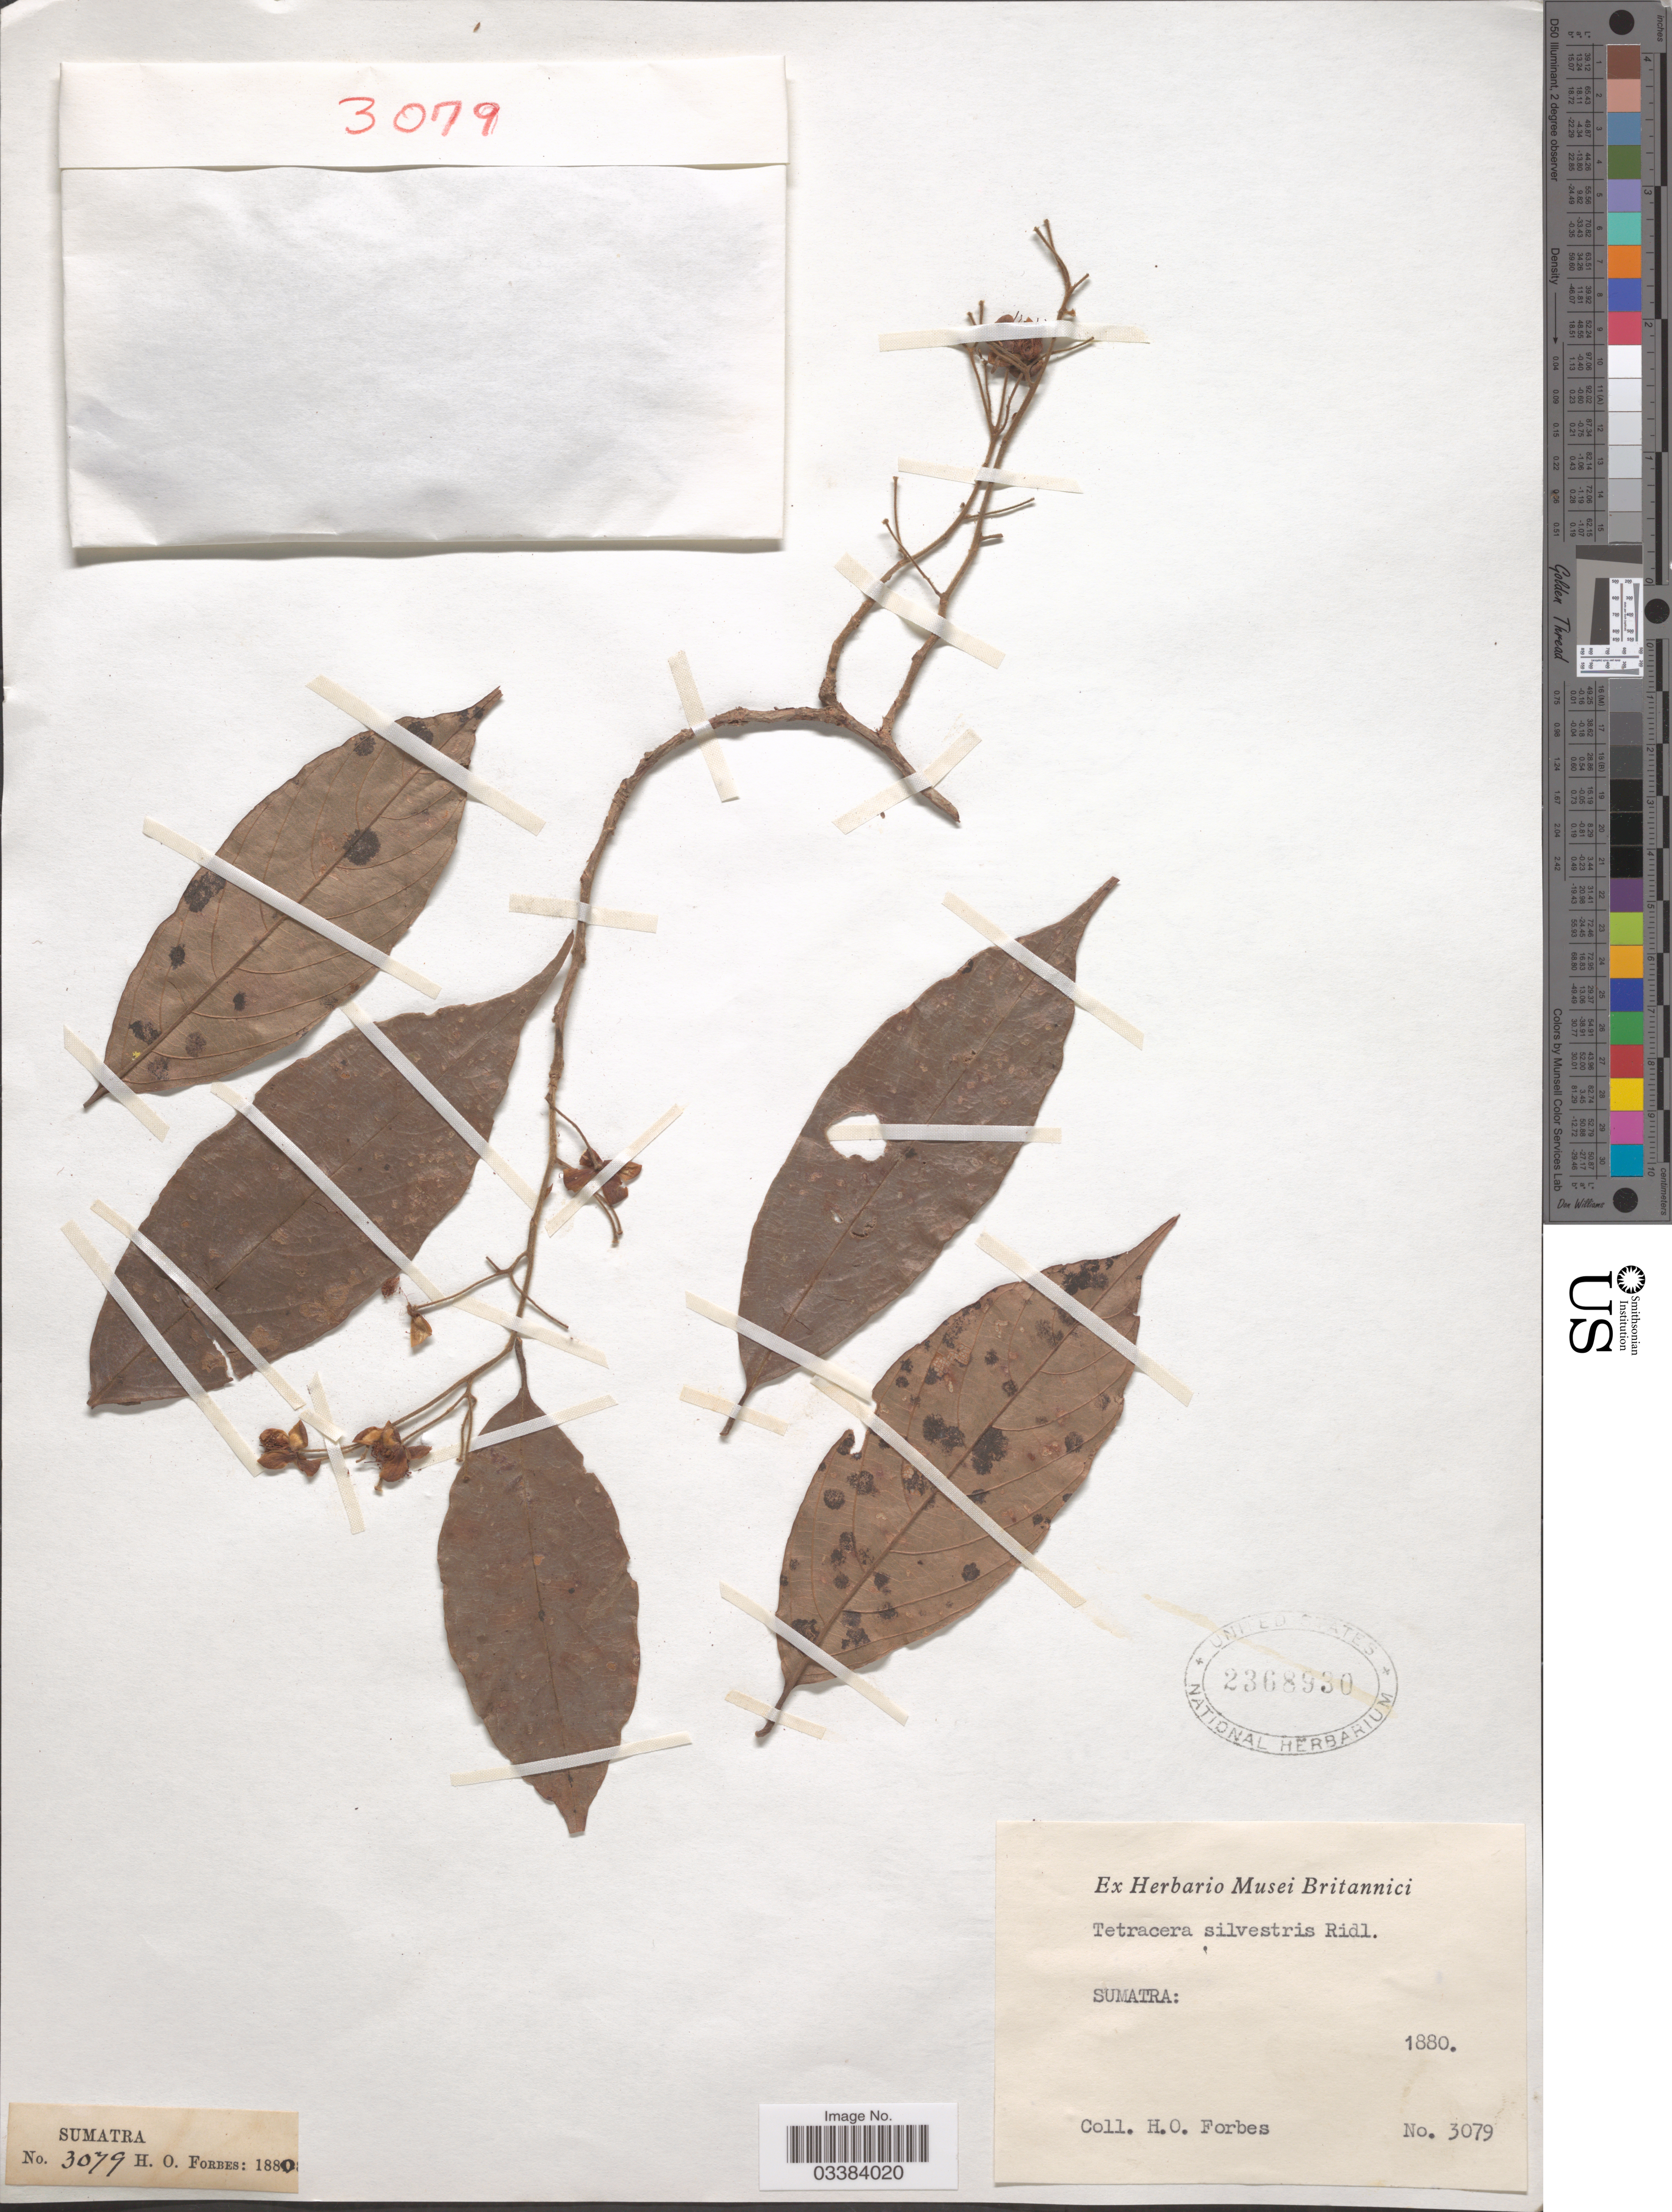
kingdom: Plantae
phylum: Tracheophyta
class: Magnoliopsida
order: Dilleniales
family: Dilleniaceae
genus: Tetracera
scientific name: Tetracera sylvestris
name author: Ridl.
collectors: H. O. Forbes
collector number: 3079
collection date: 1880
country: Indonesia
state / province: Sumatra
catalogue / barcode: US 2368930